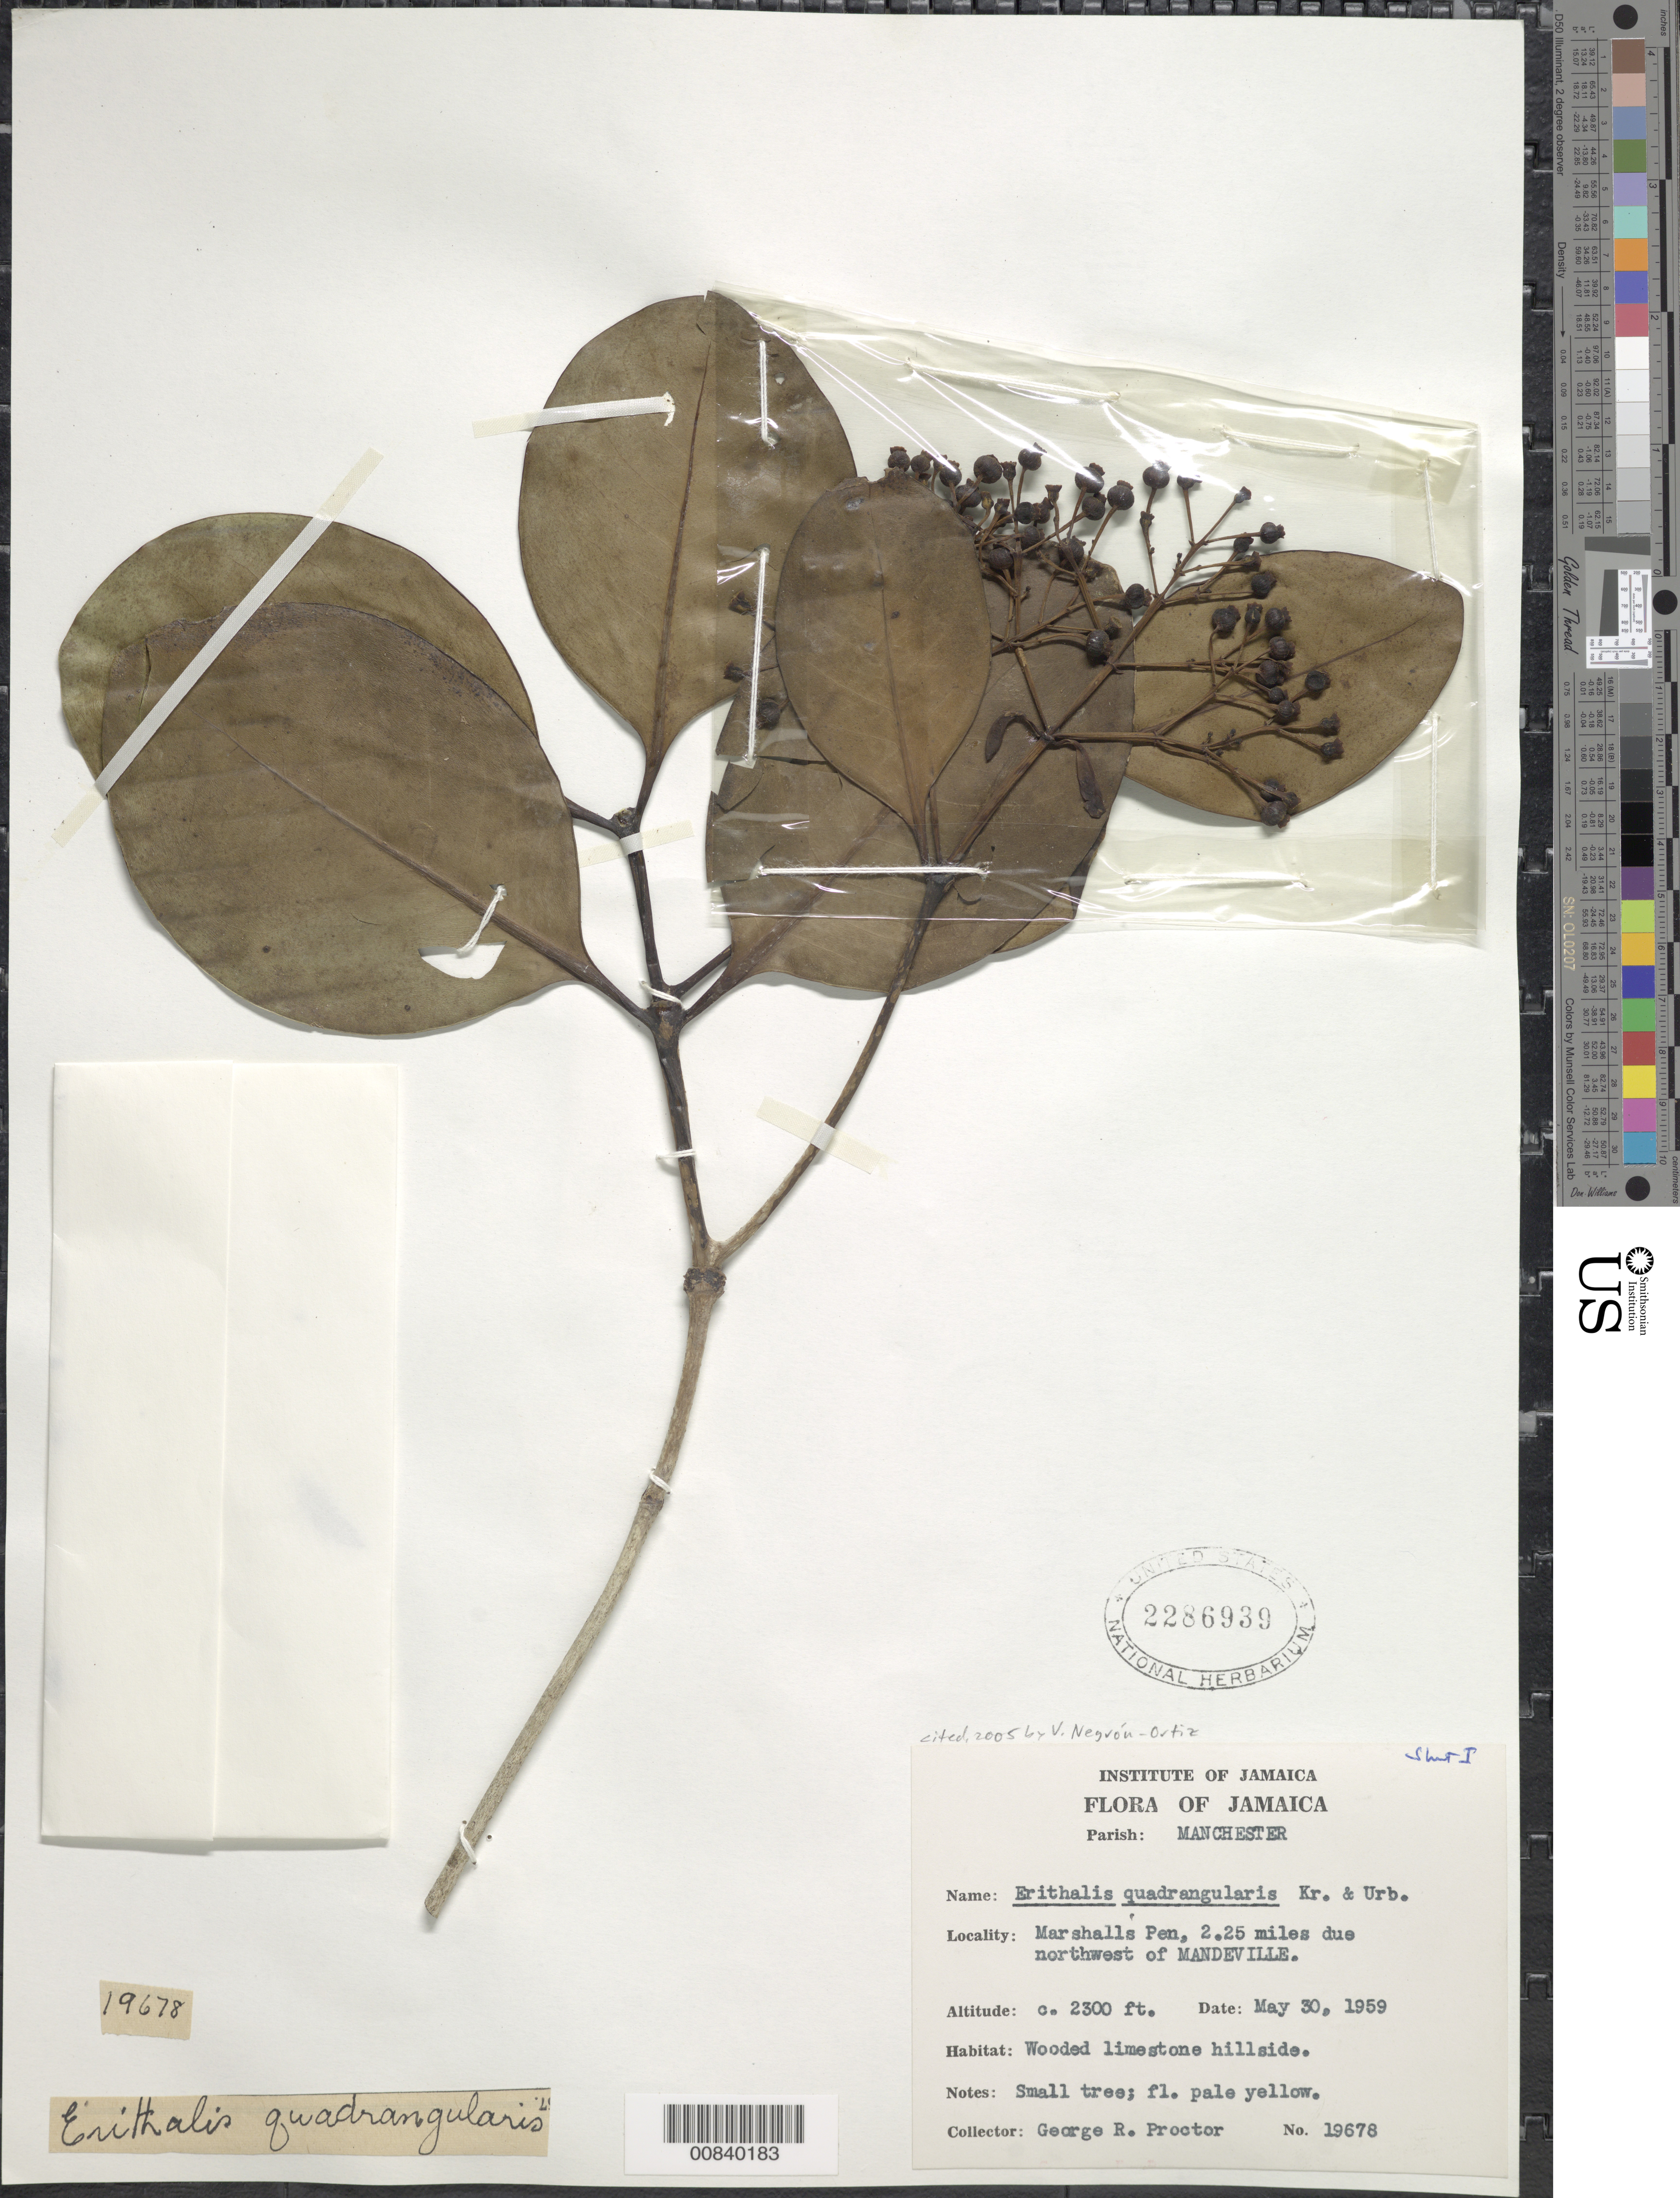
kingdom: Plantae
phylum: Tracheophyta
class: Magnoliopsida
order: Gentianales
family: Rubiaceae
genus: Erithalis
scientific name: Erithalis quadrangularis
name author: Krug & Urb.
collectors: G. R. Proctor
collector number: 19678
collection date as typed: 30 May 1959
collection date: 1959-05-30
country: Jamaica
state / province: Manchester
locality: Marshall's Pen, 2.25 miles due northwest of Mandeville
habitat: Wooded limestone hillside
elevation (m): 701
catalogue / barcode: US 2286939